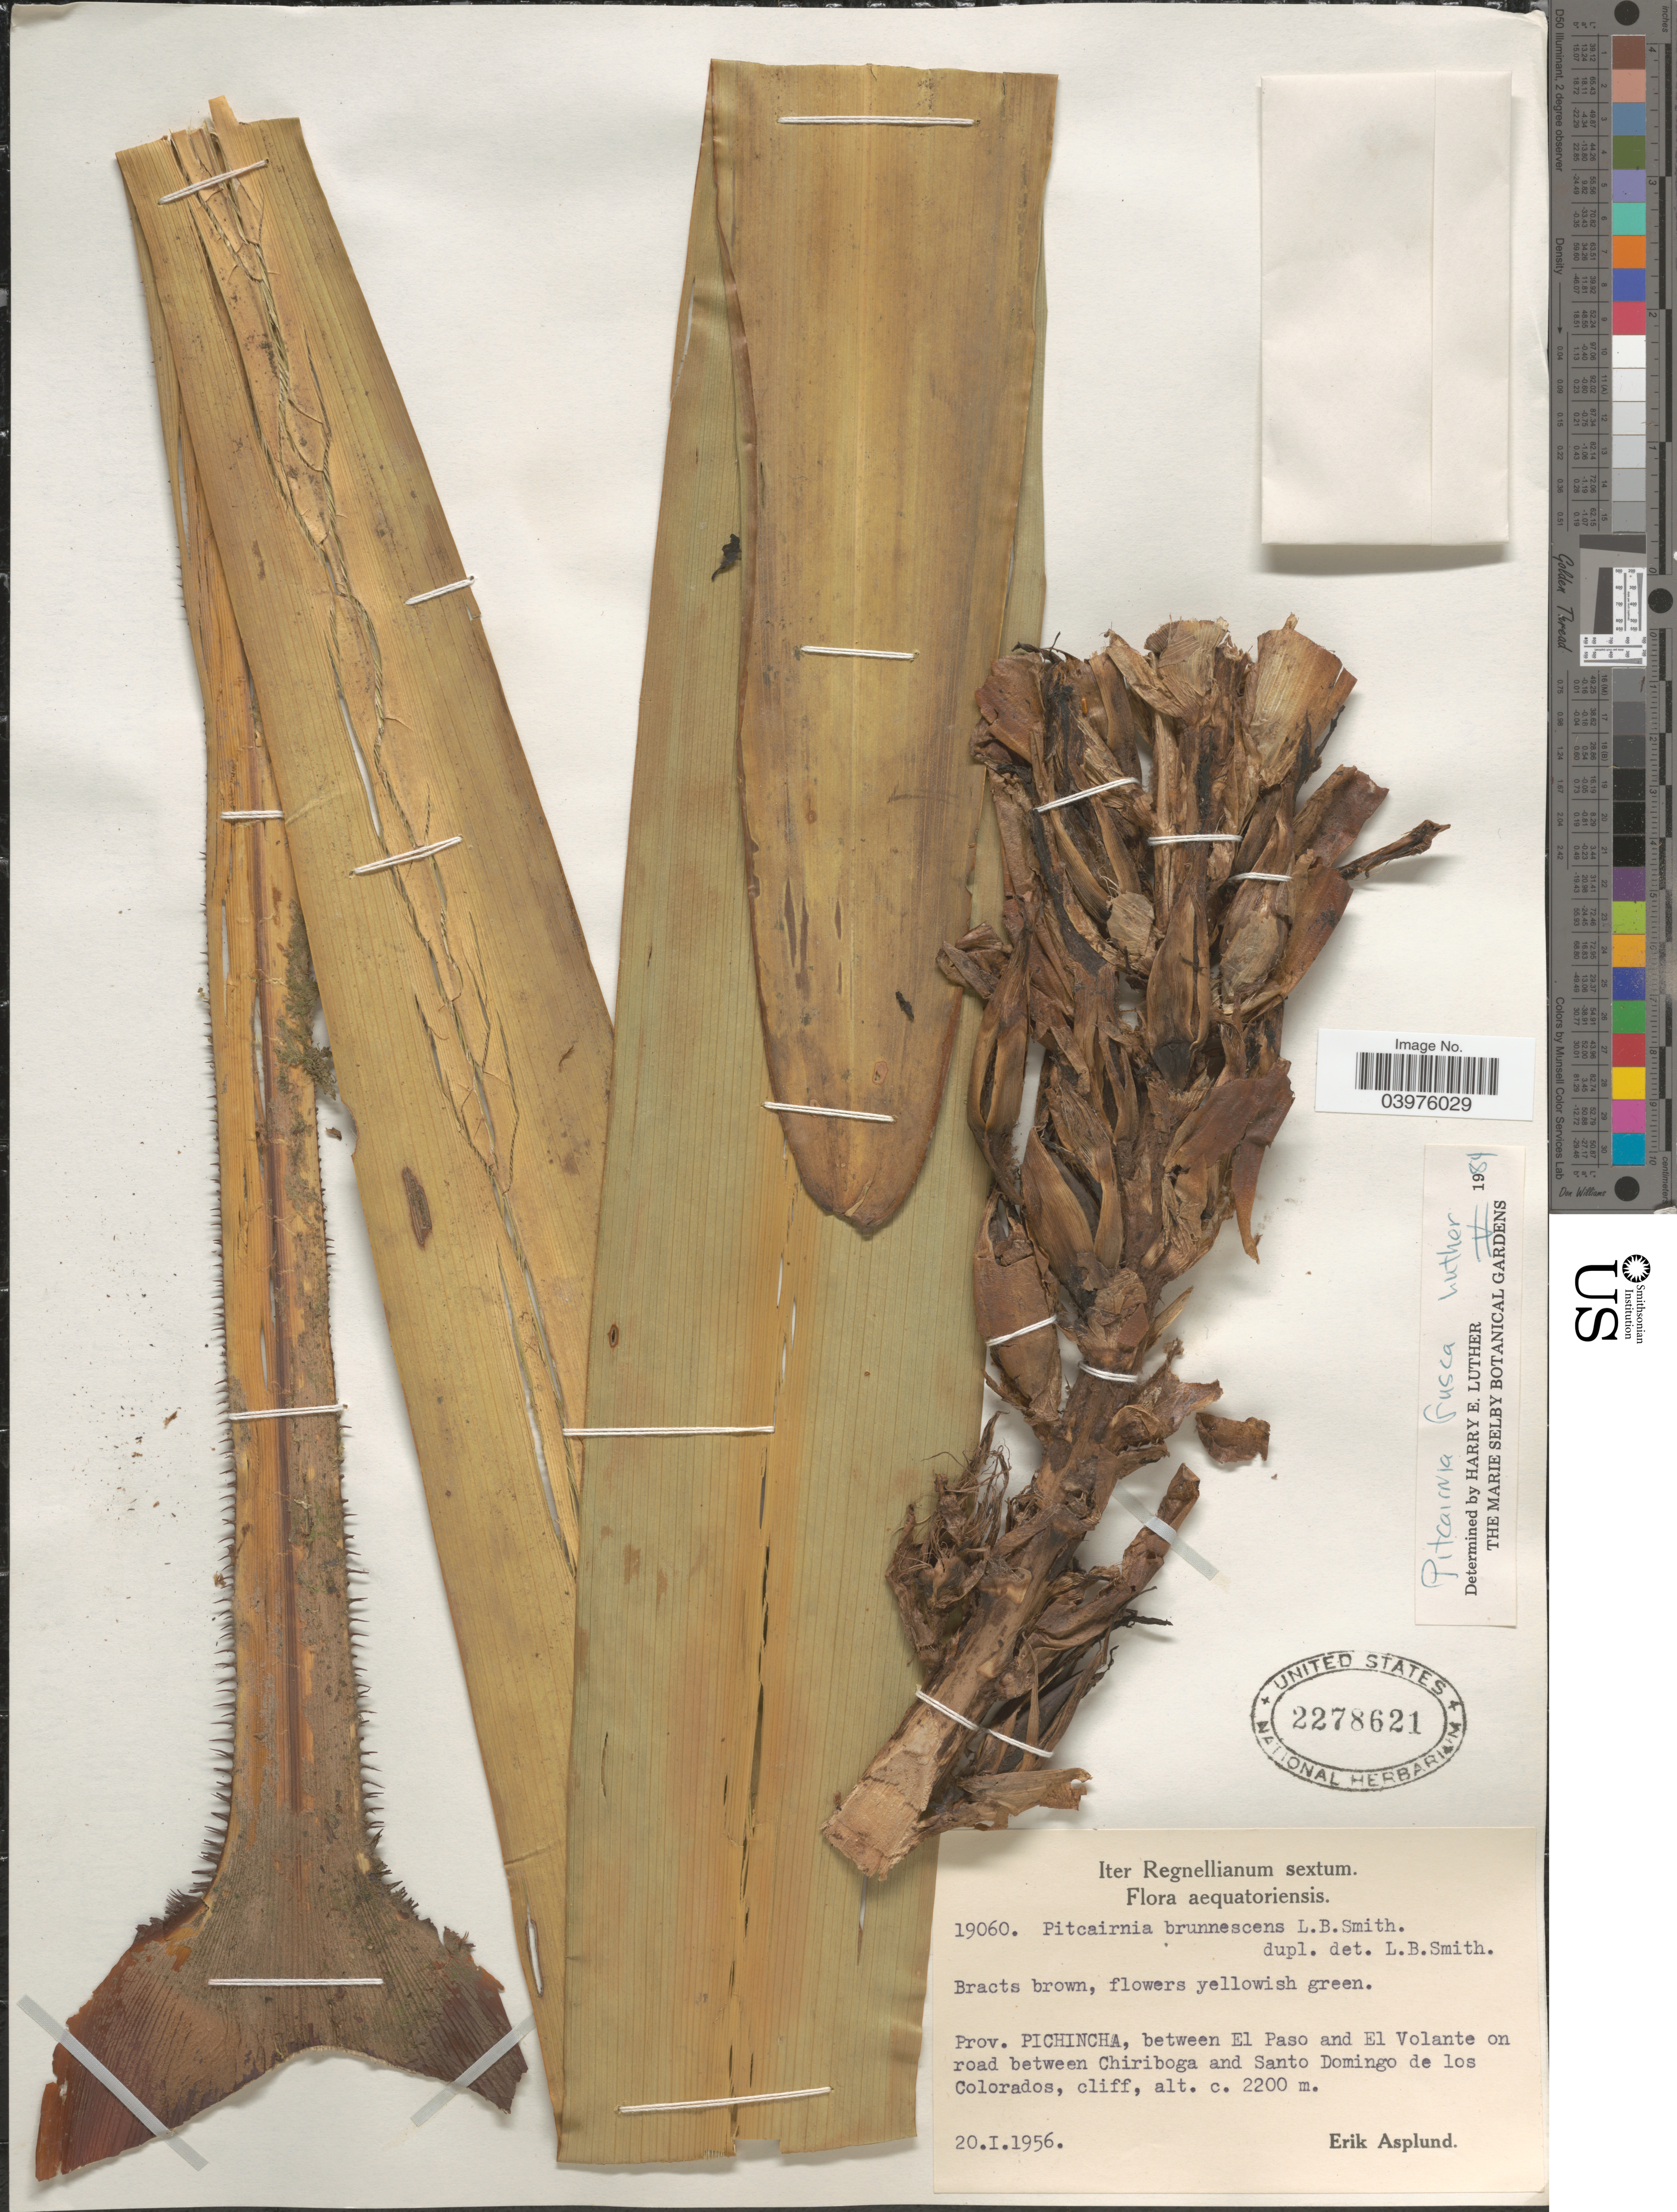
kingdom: Plantae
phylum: Tracheophyta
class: Liliopsida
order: Poales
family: Bromeliaceae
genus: Pitcairnia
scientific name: Pitcairnia fusca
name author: H. Luther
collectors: E. Asplund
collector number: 19060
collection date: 1956-01-20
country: Ecuador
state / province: Pichincha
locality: Between El Paso and El Volante on road between Chiriboga and Santo Domingo de los Colorados.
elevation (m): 2200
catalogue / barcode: US 2278621